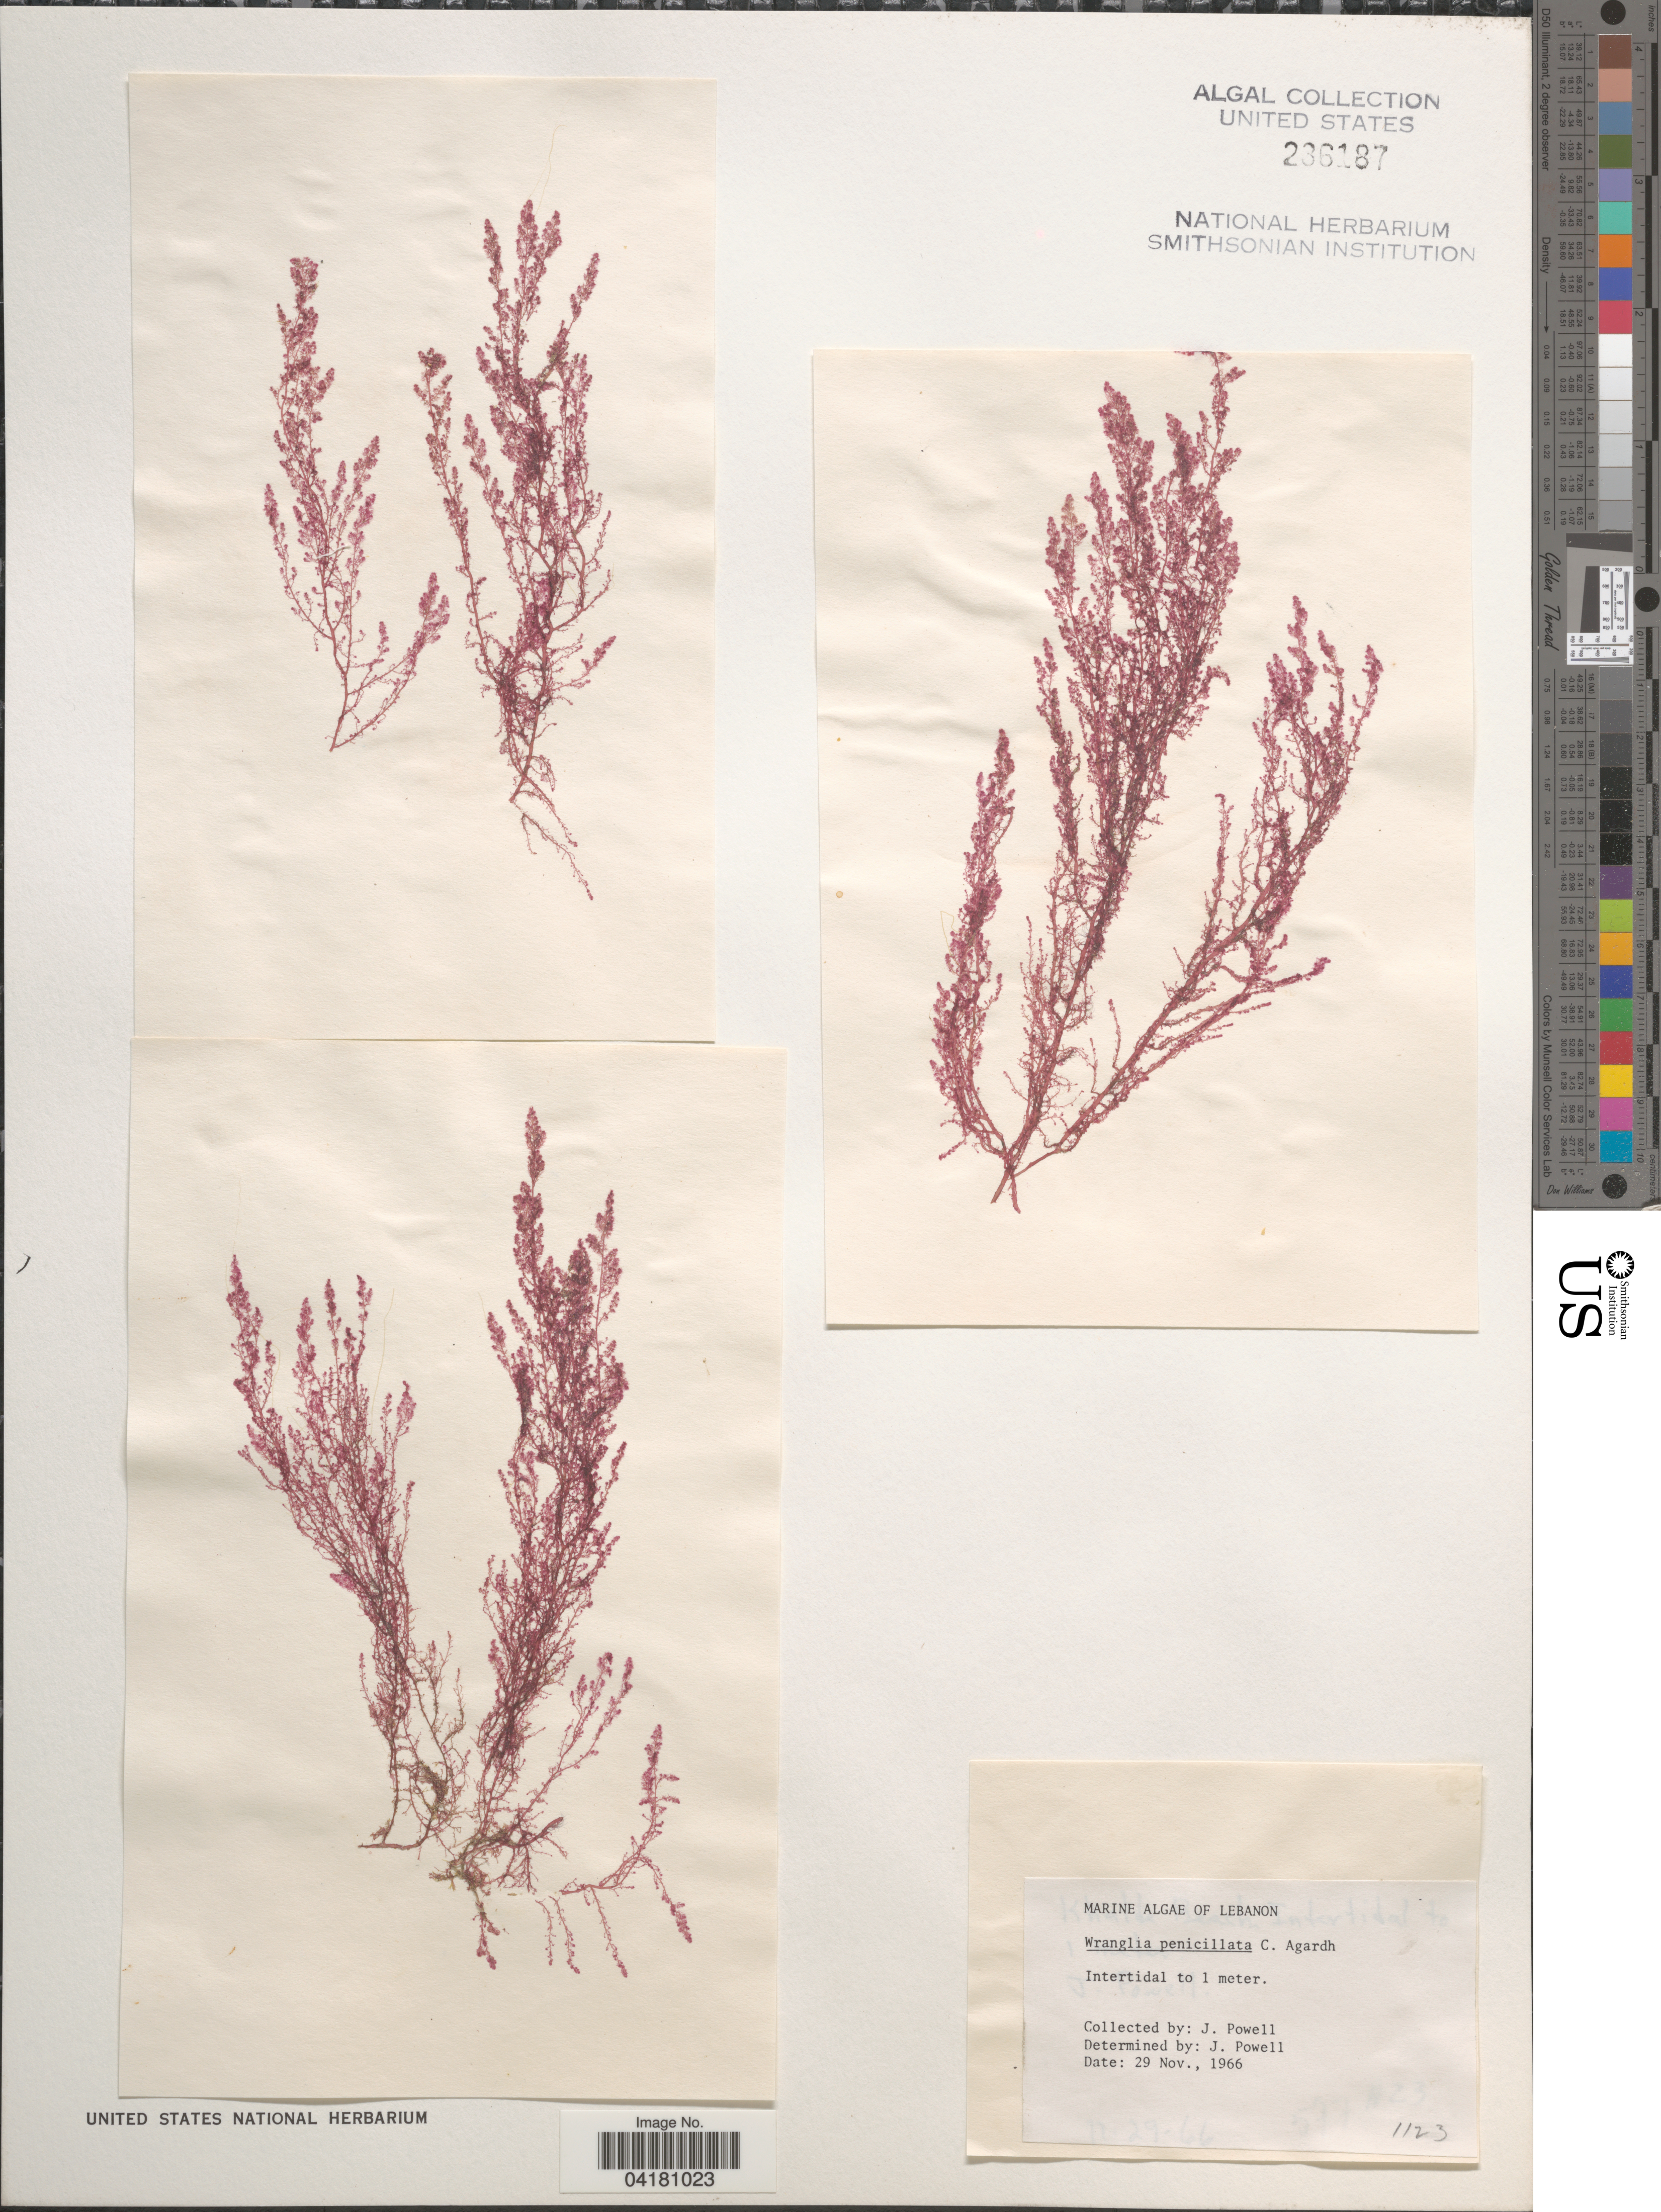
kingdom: Plantae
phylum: Rhodophyta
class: Florideophyceae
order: Ceramiales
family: Wrangeliaceae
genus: Wrangelia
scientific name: Wrangelia penicillata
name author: (C. Agardh) C. Agardh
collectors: J. Powell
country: Lebanon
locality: Intertidal to 1 meter.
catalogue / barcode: US 236187